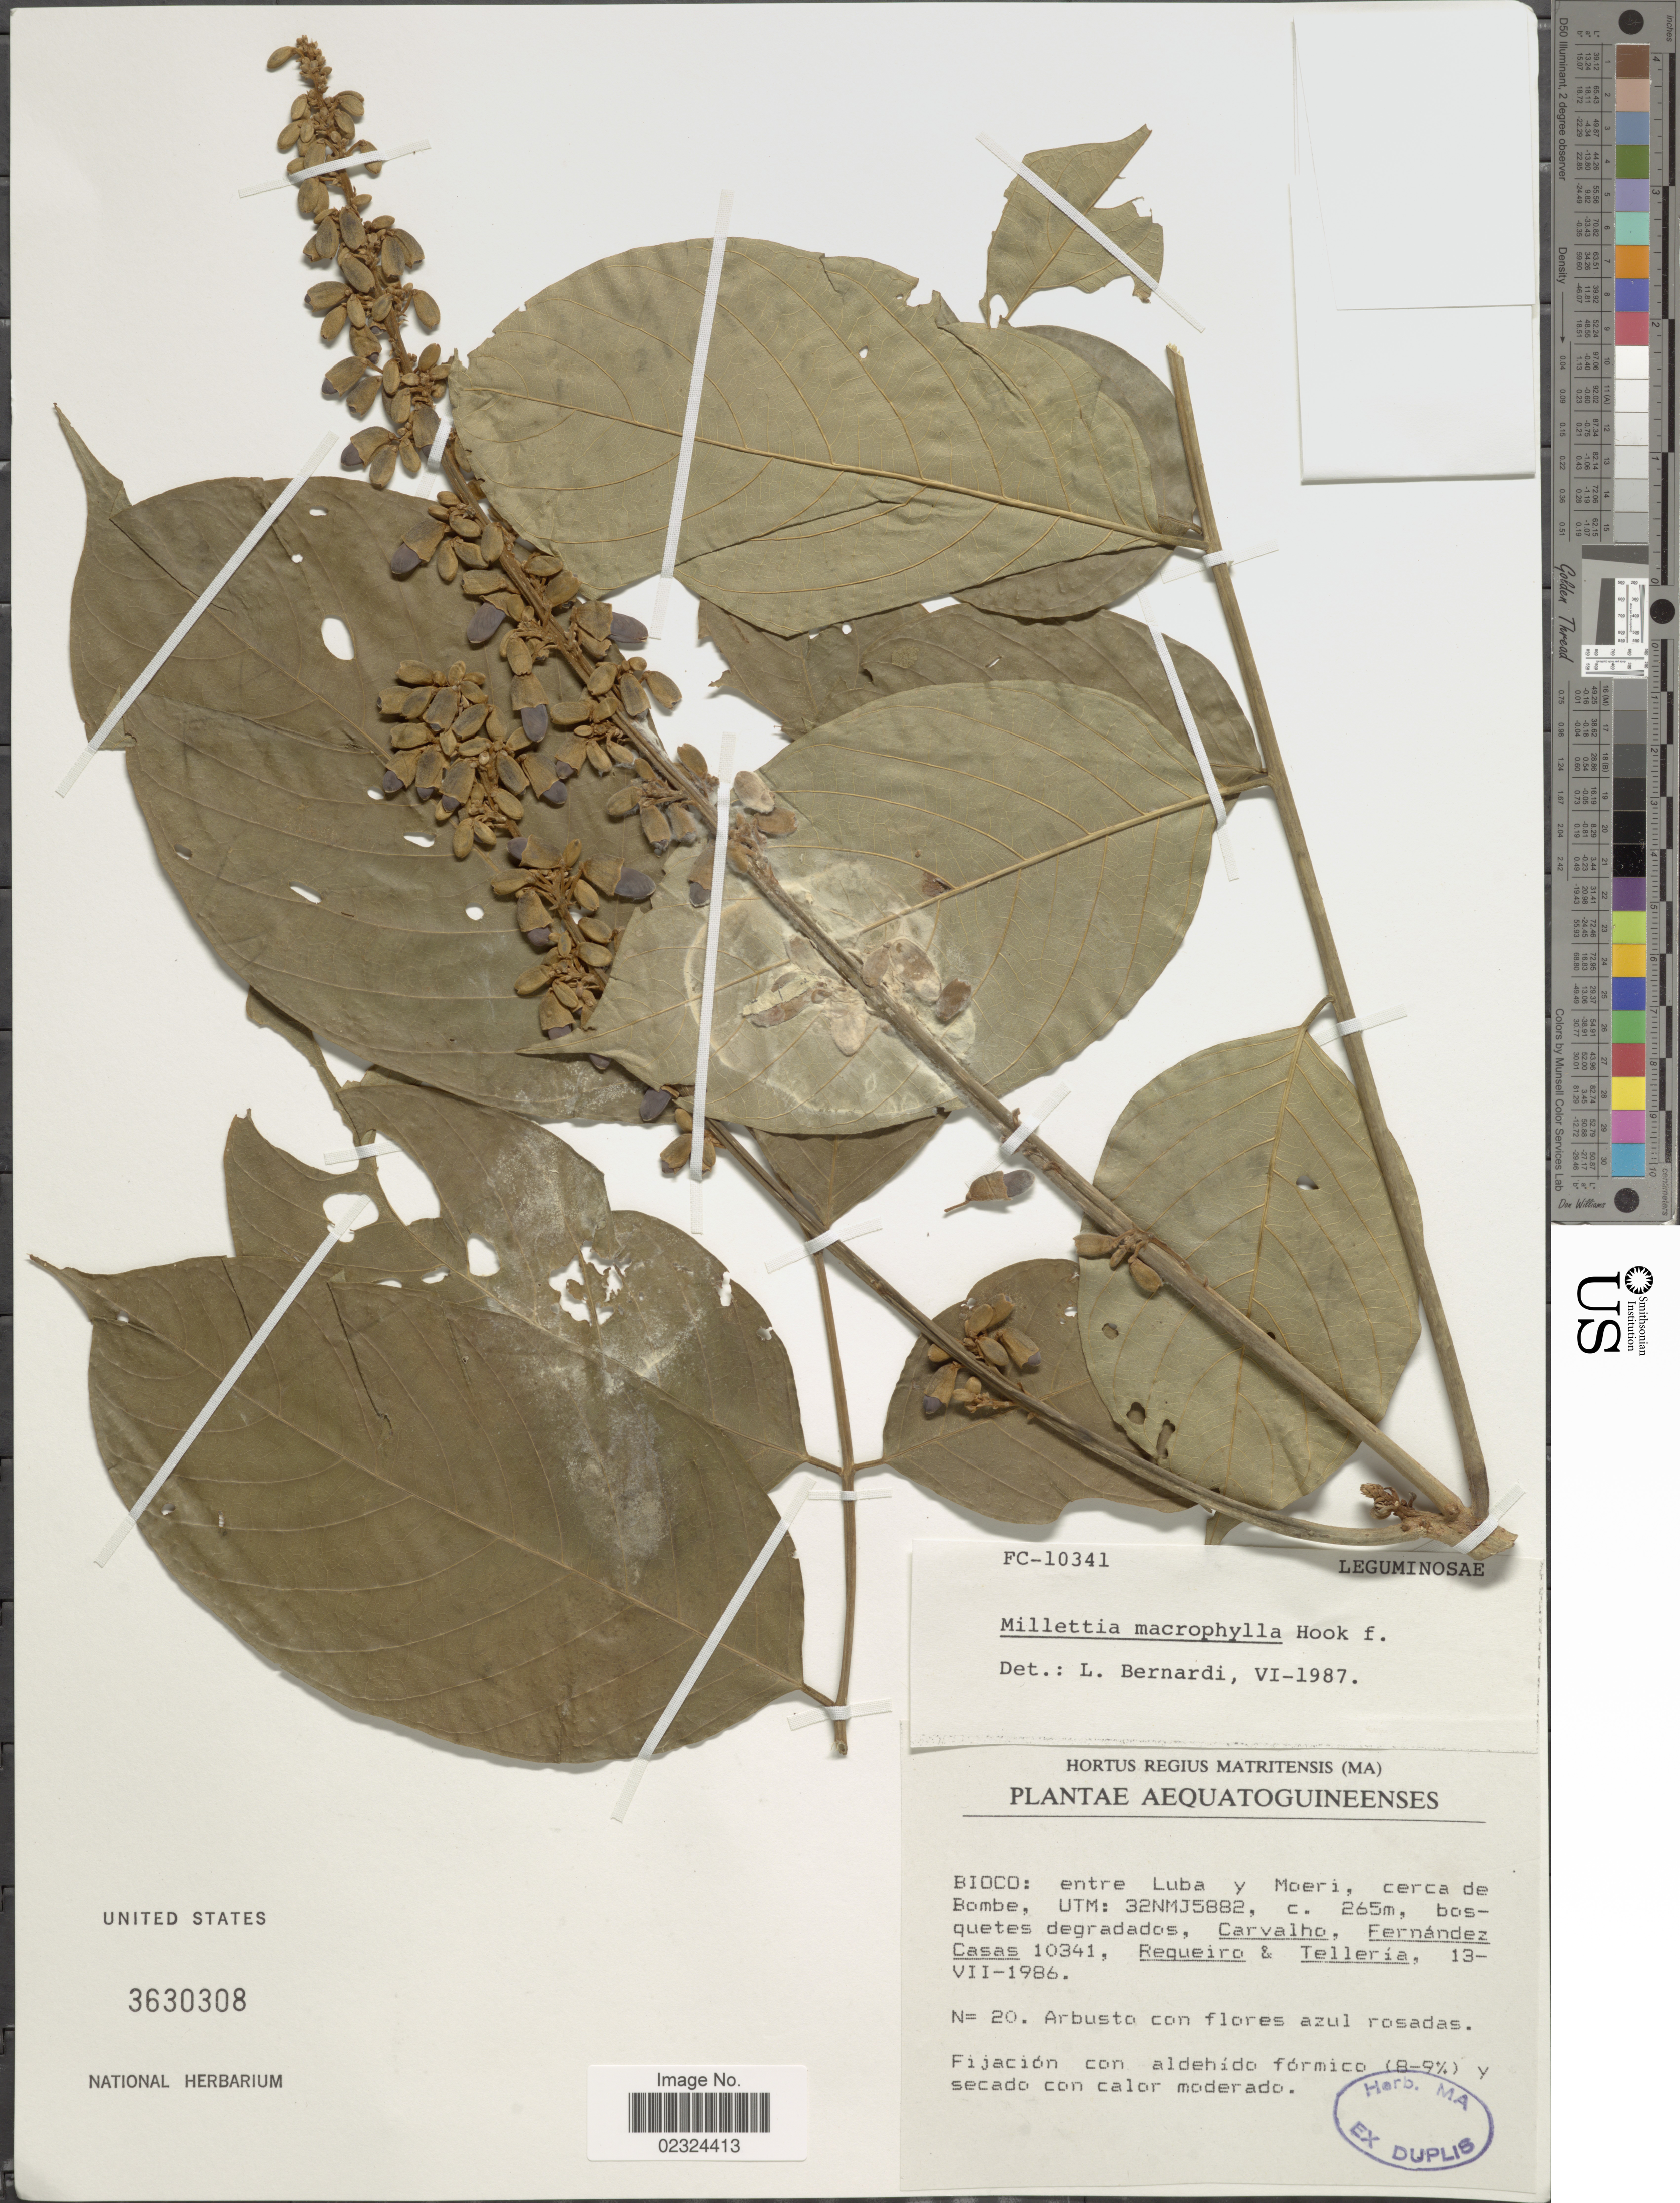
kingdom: Plantae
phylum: Tracheophyta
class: Magnoliopsida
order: Fabales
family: Fabaceae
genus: Millettia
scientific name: Millettia macrophylla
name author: Benth.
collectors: Carvalho, --, -- Fernandez, Casas, --, -. Regueiro & -. Telleria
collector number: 10341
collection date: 1986-07-13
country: Equatorial Guinea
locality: Aequatoguineenses. Bioco: entre Luba y Moeri, cerca de Bombe.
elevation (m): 265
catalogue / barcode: US 3630308